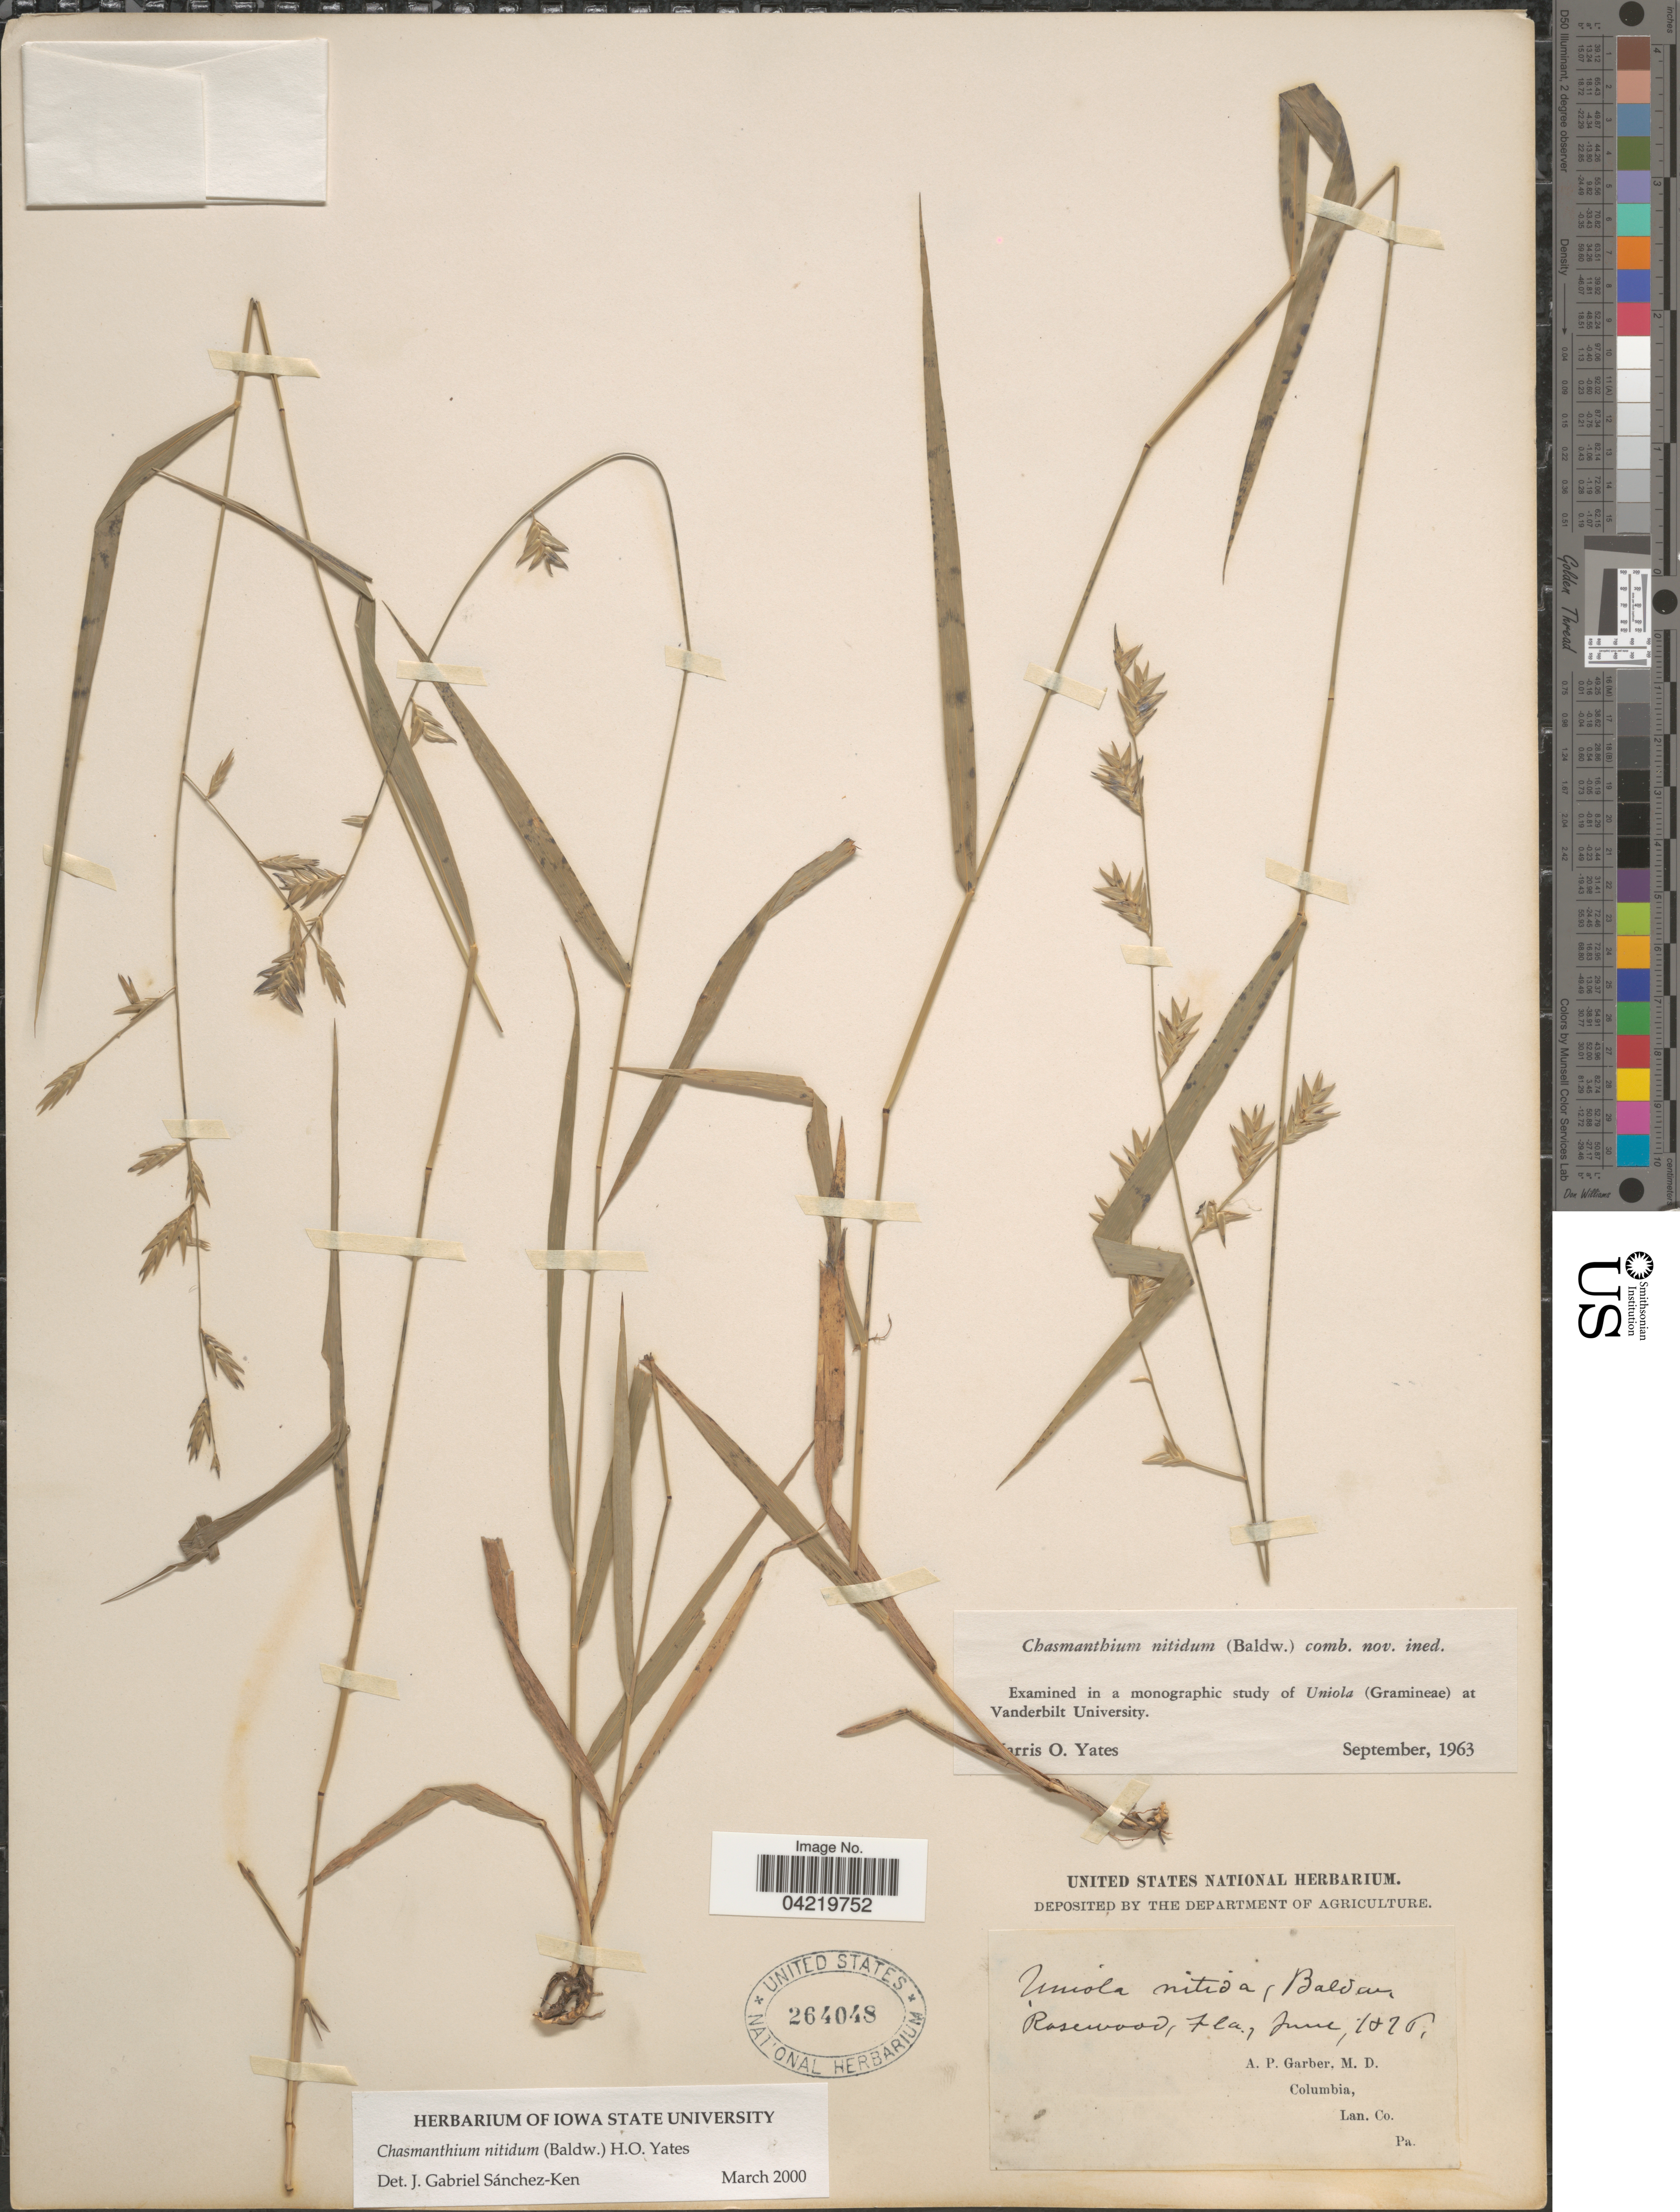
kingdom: Plantae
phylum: Tracheophyta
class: Liliopsida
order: Poales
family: Poaceae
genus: Chasmanthium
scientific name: Chasmanthium nitidum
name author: (Baldwin ex Elliott) H.O. Yates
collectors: A. P. Garber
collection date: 1876-06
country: United States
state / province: Florida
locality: Rosewood.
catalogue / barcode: US 264048